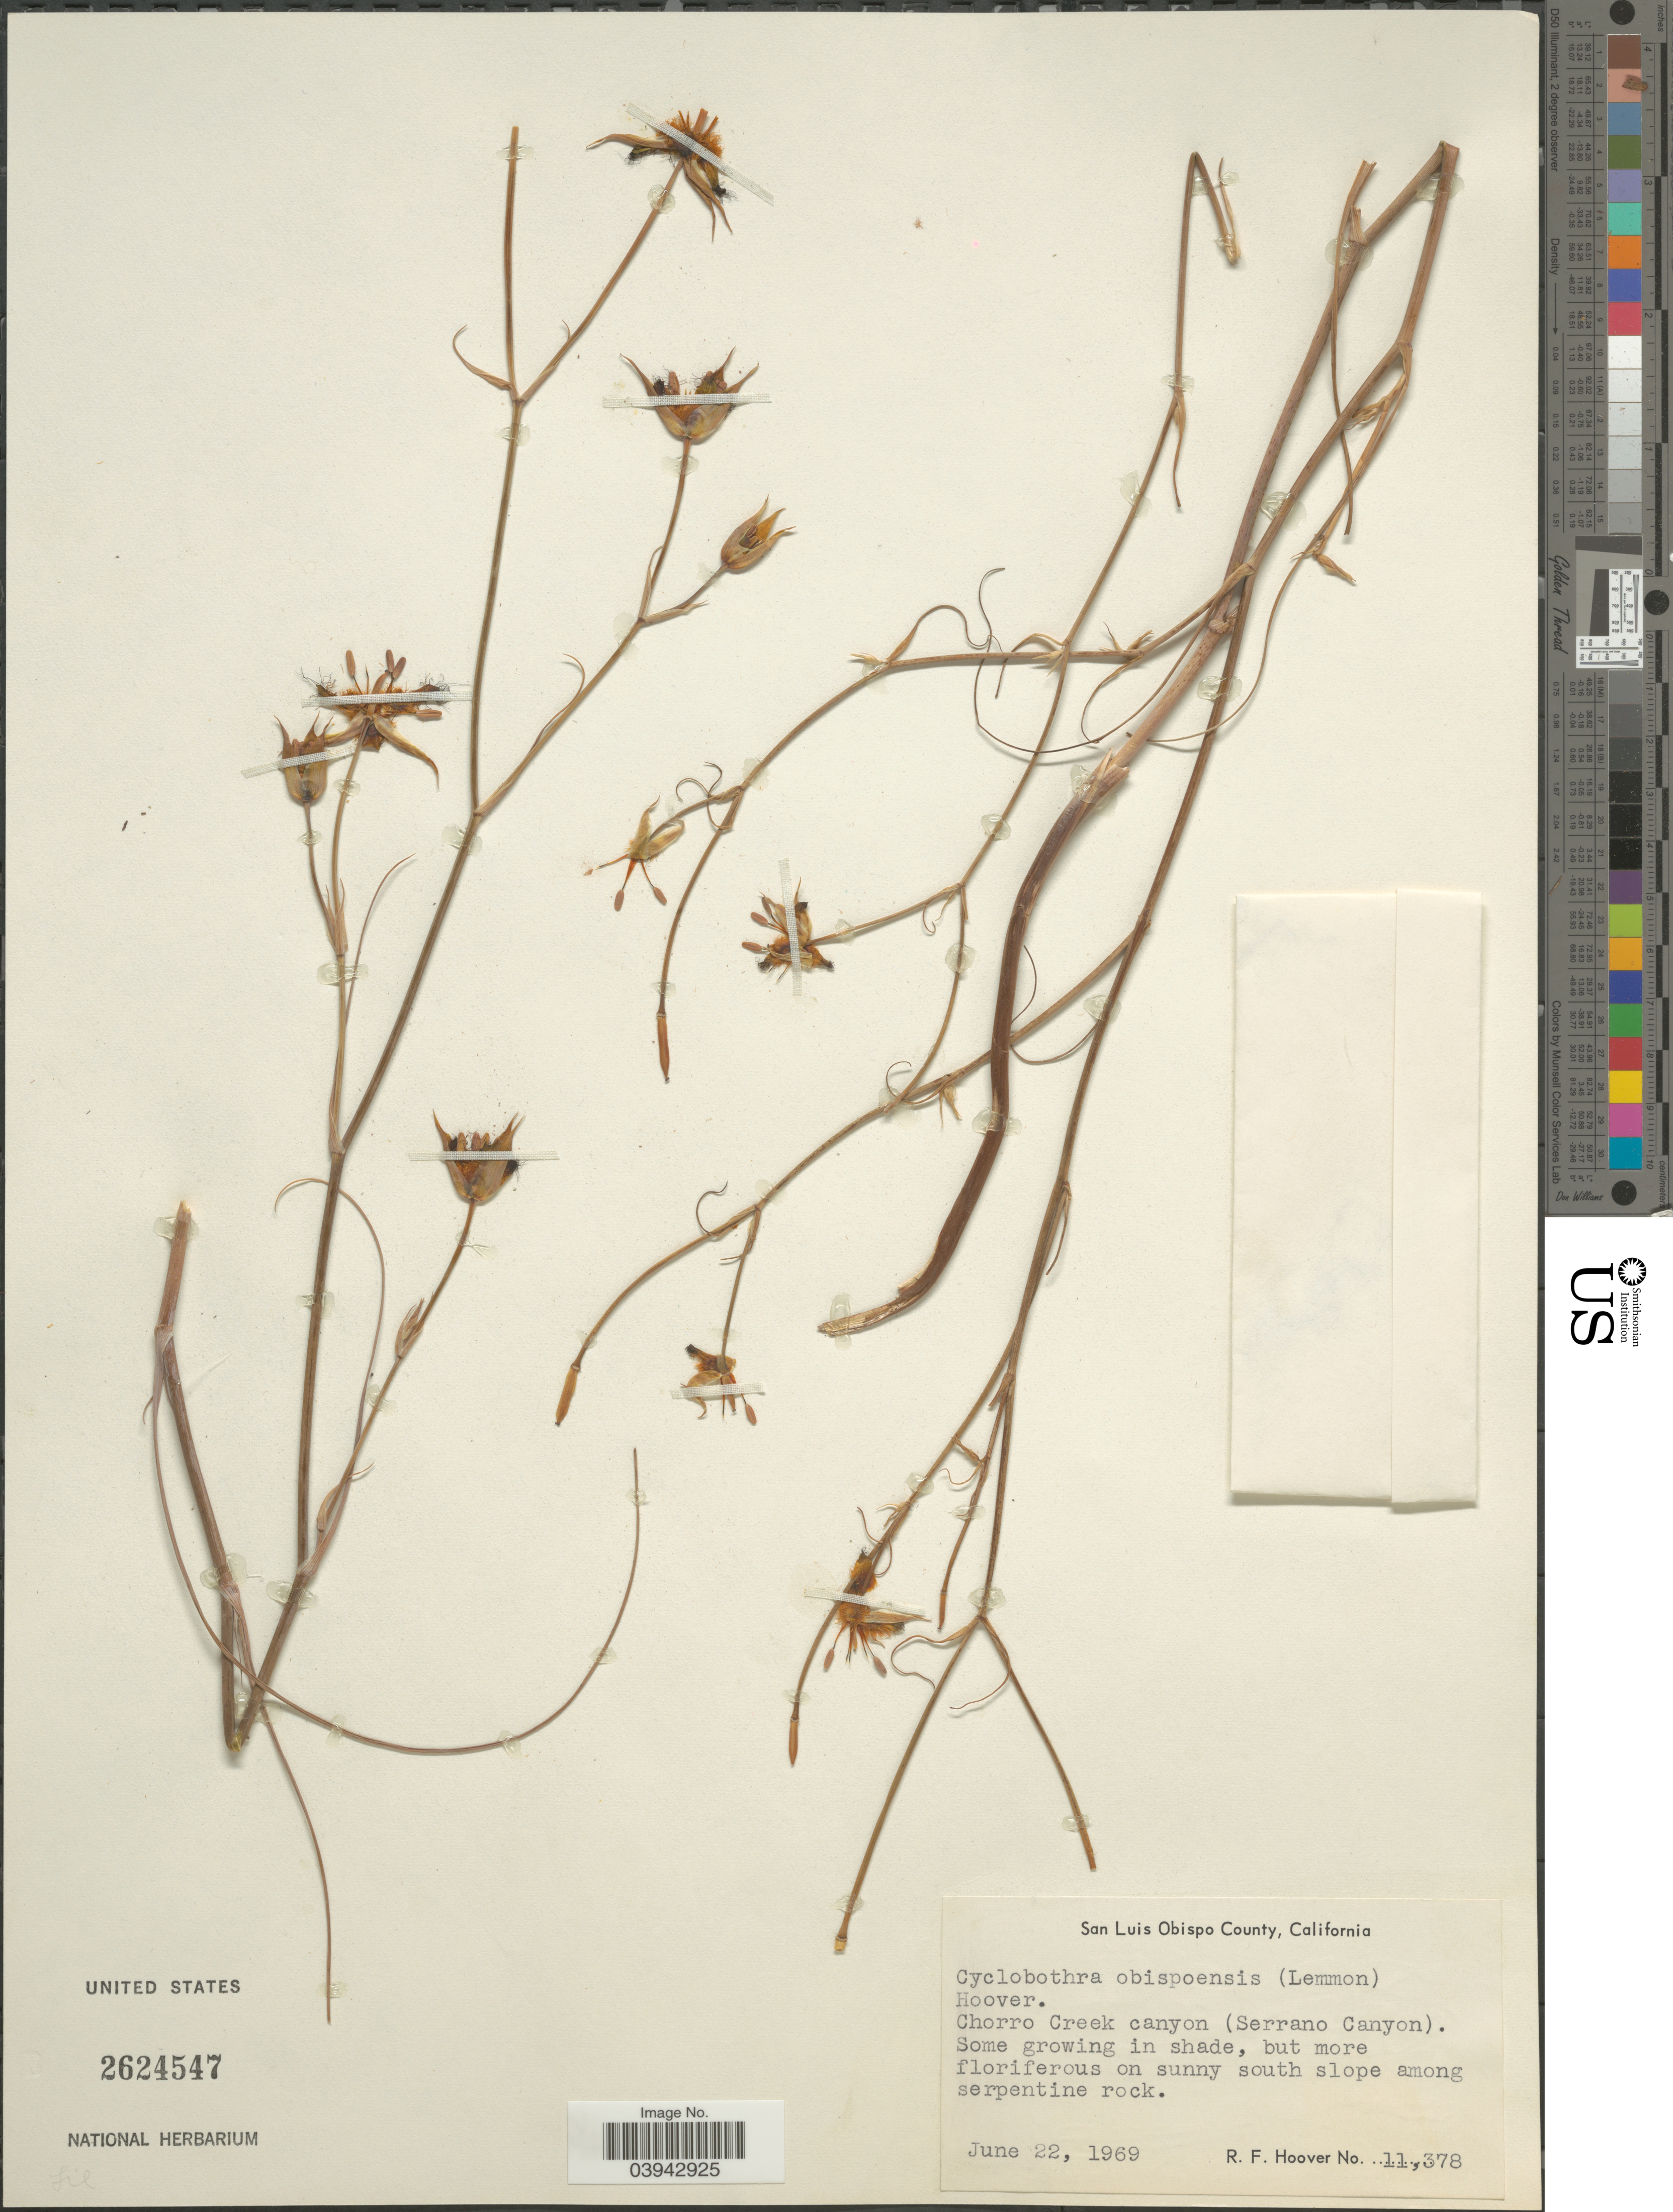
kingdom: Plantae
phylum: Tracheophyta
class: Liliopsida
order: Liliales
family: Liliaceae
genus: Calochortus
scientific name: Calochortus obispoensis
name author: Lemmon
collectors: R. F. Hoover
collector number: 11378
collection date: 1969-06-22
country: United States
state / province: California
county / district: San Luis Obispo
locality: San Luis Obispo County. Chorro Creek canyon (Serrano Canyon).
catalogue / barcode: US 2624547